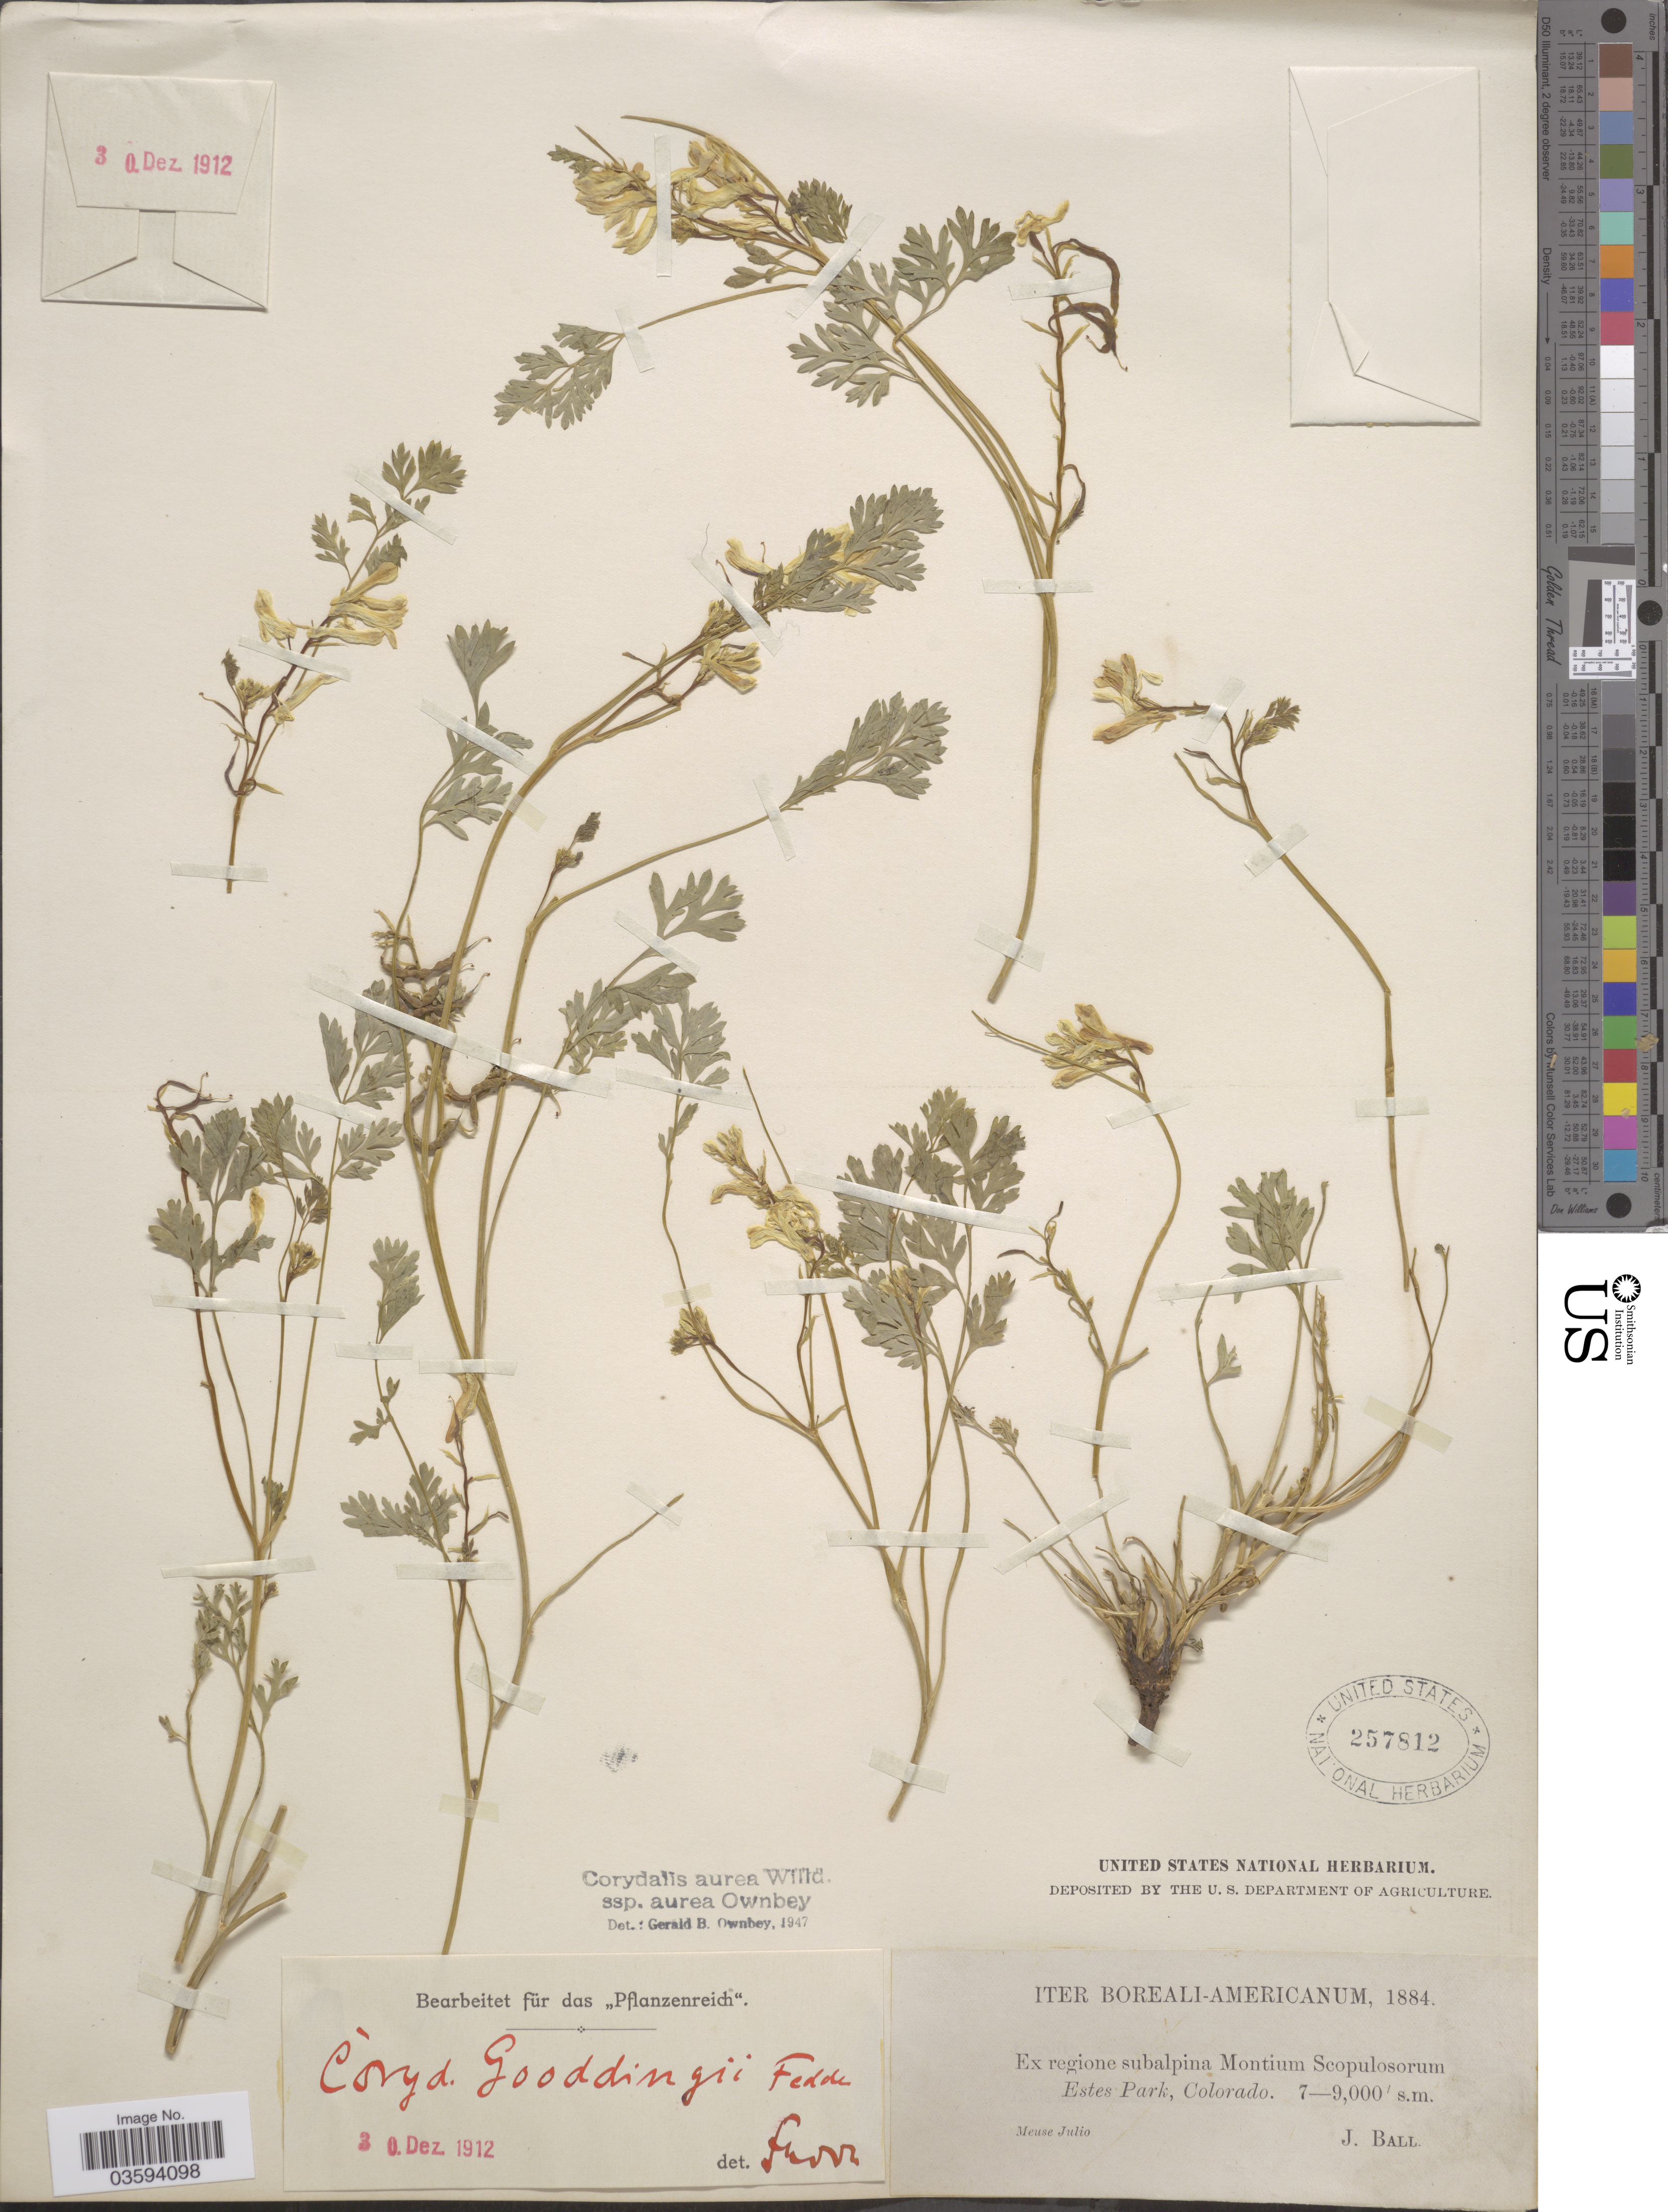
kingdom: Plantae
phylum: Tracheophyta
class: Magnoliopsida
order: Ranunculales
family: Papaveraceae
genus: Corydalis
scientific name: Corydalis aurea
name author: Willd.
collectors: J. Ball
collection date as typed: Meuse Julio 1884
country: United States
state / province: Colorado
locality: Iter Boreali-Americanum. Ex regione subalpina Montium Scopulosorum Estes Park.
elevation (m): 2134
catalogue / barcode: US 257812